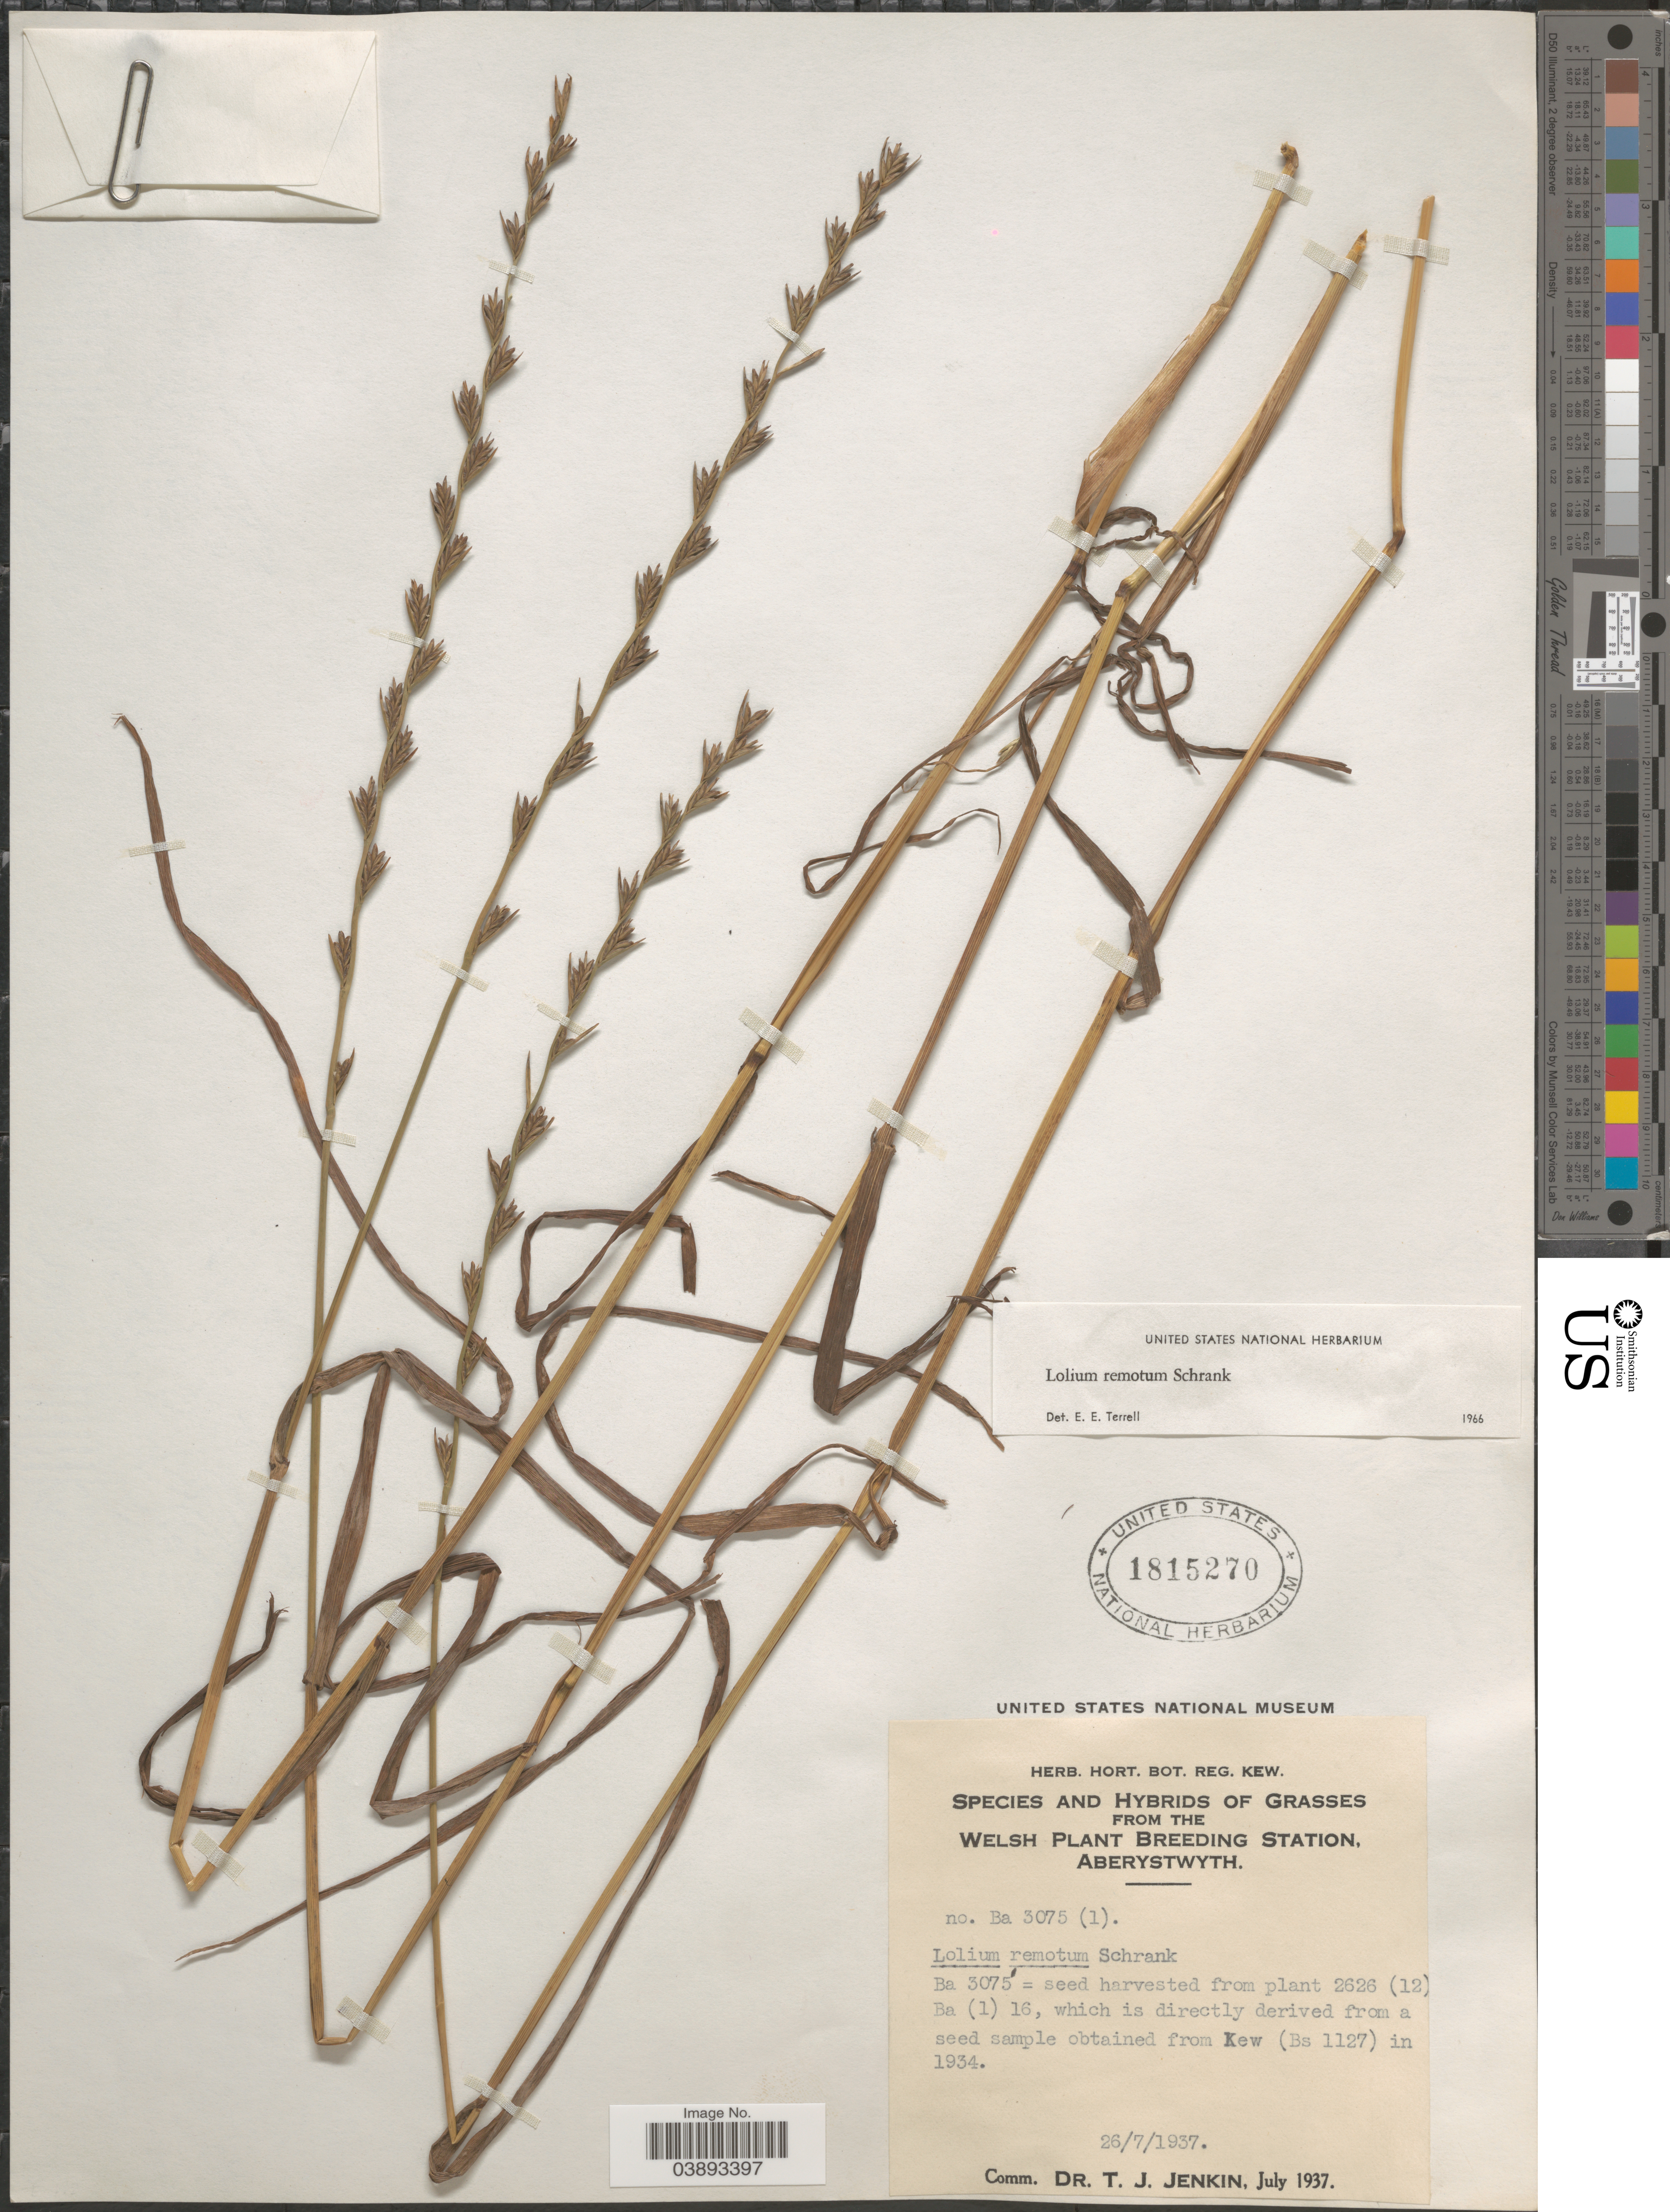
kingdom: Plantae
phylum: Tracheophyta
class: Liliopsida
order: Poales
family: Poaceae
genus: Lolium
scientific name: Lolium remotum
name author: Schrank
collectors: Ex herb. Hort. Bot. Reg. Kew.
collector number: Ba 3075 (1)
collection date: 1937-07-26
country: United Kingdom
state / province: Wales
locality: Welsh Plant Breeding Station, Aberystwyth.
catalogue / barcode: US 1815270